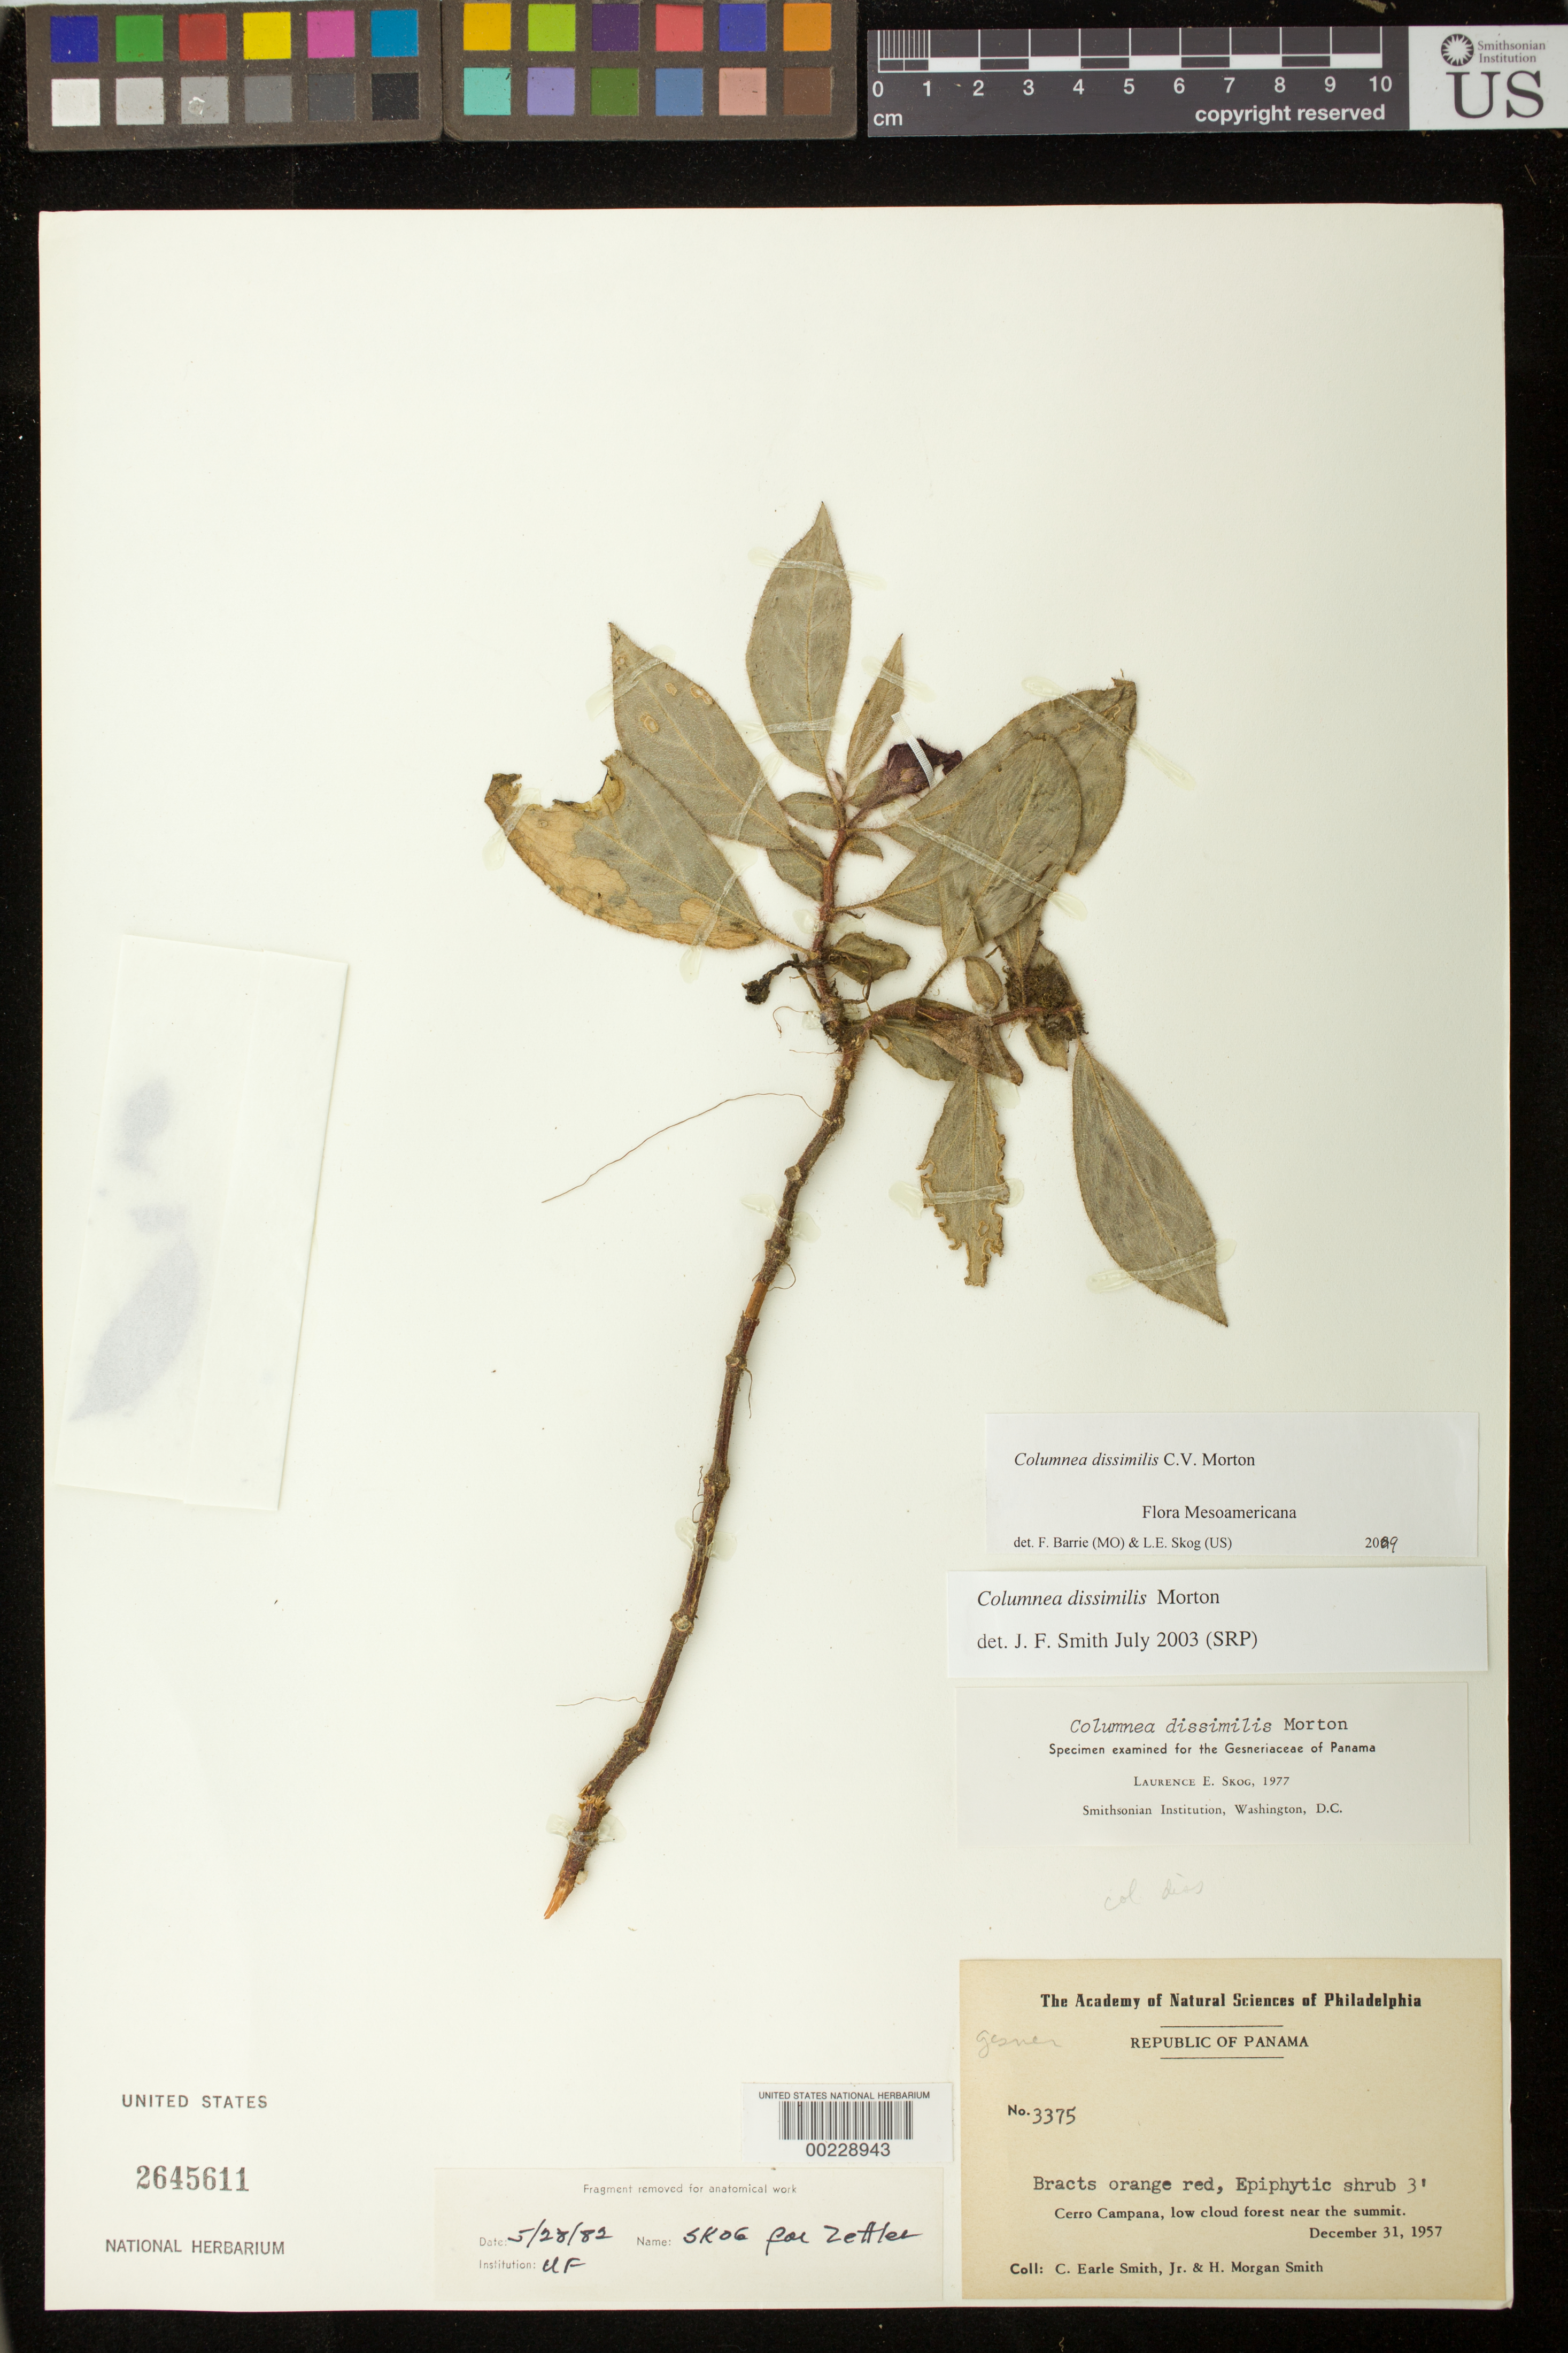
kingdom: Plantae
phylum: Tracheophyta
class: Magnoliopsida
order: Lamiales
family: Gesneriaceae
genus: Columnea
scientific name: Columnea dissimilis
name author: C.V. Morton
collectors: C. E. Smith Jr. & H. M. Smith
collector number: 3375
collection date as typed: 31 Dec 1957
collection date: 1957-12-31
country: Panama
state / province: Panamá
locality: Cerro Campana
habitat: Low cloud forest near the summit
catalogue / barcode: US 2645611